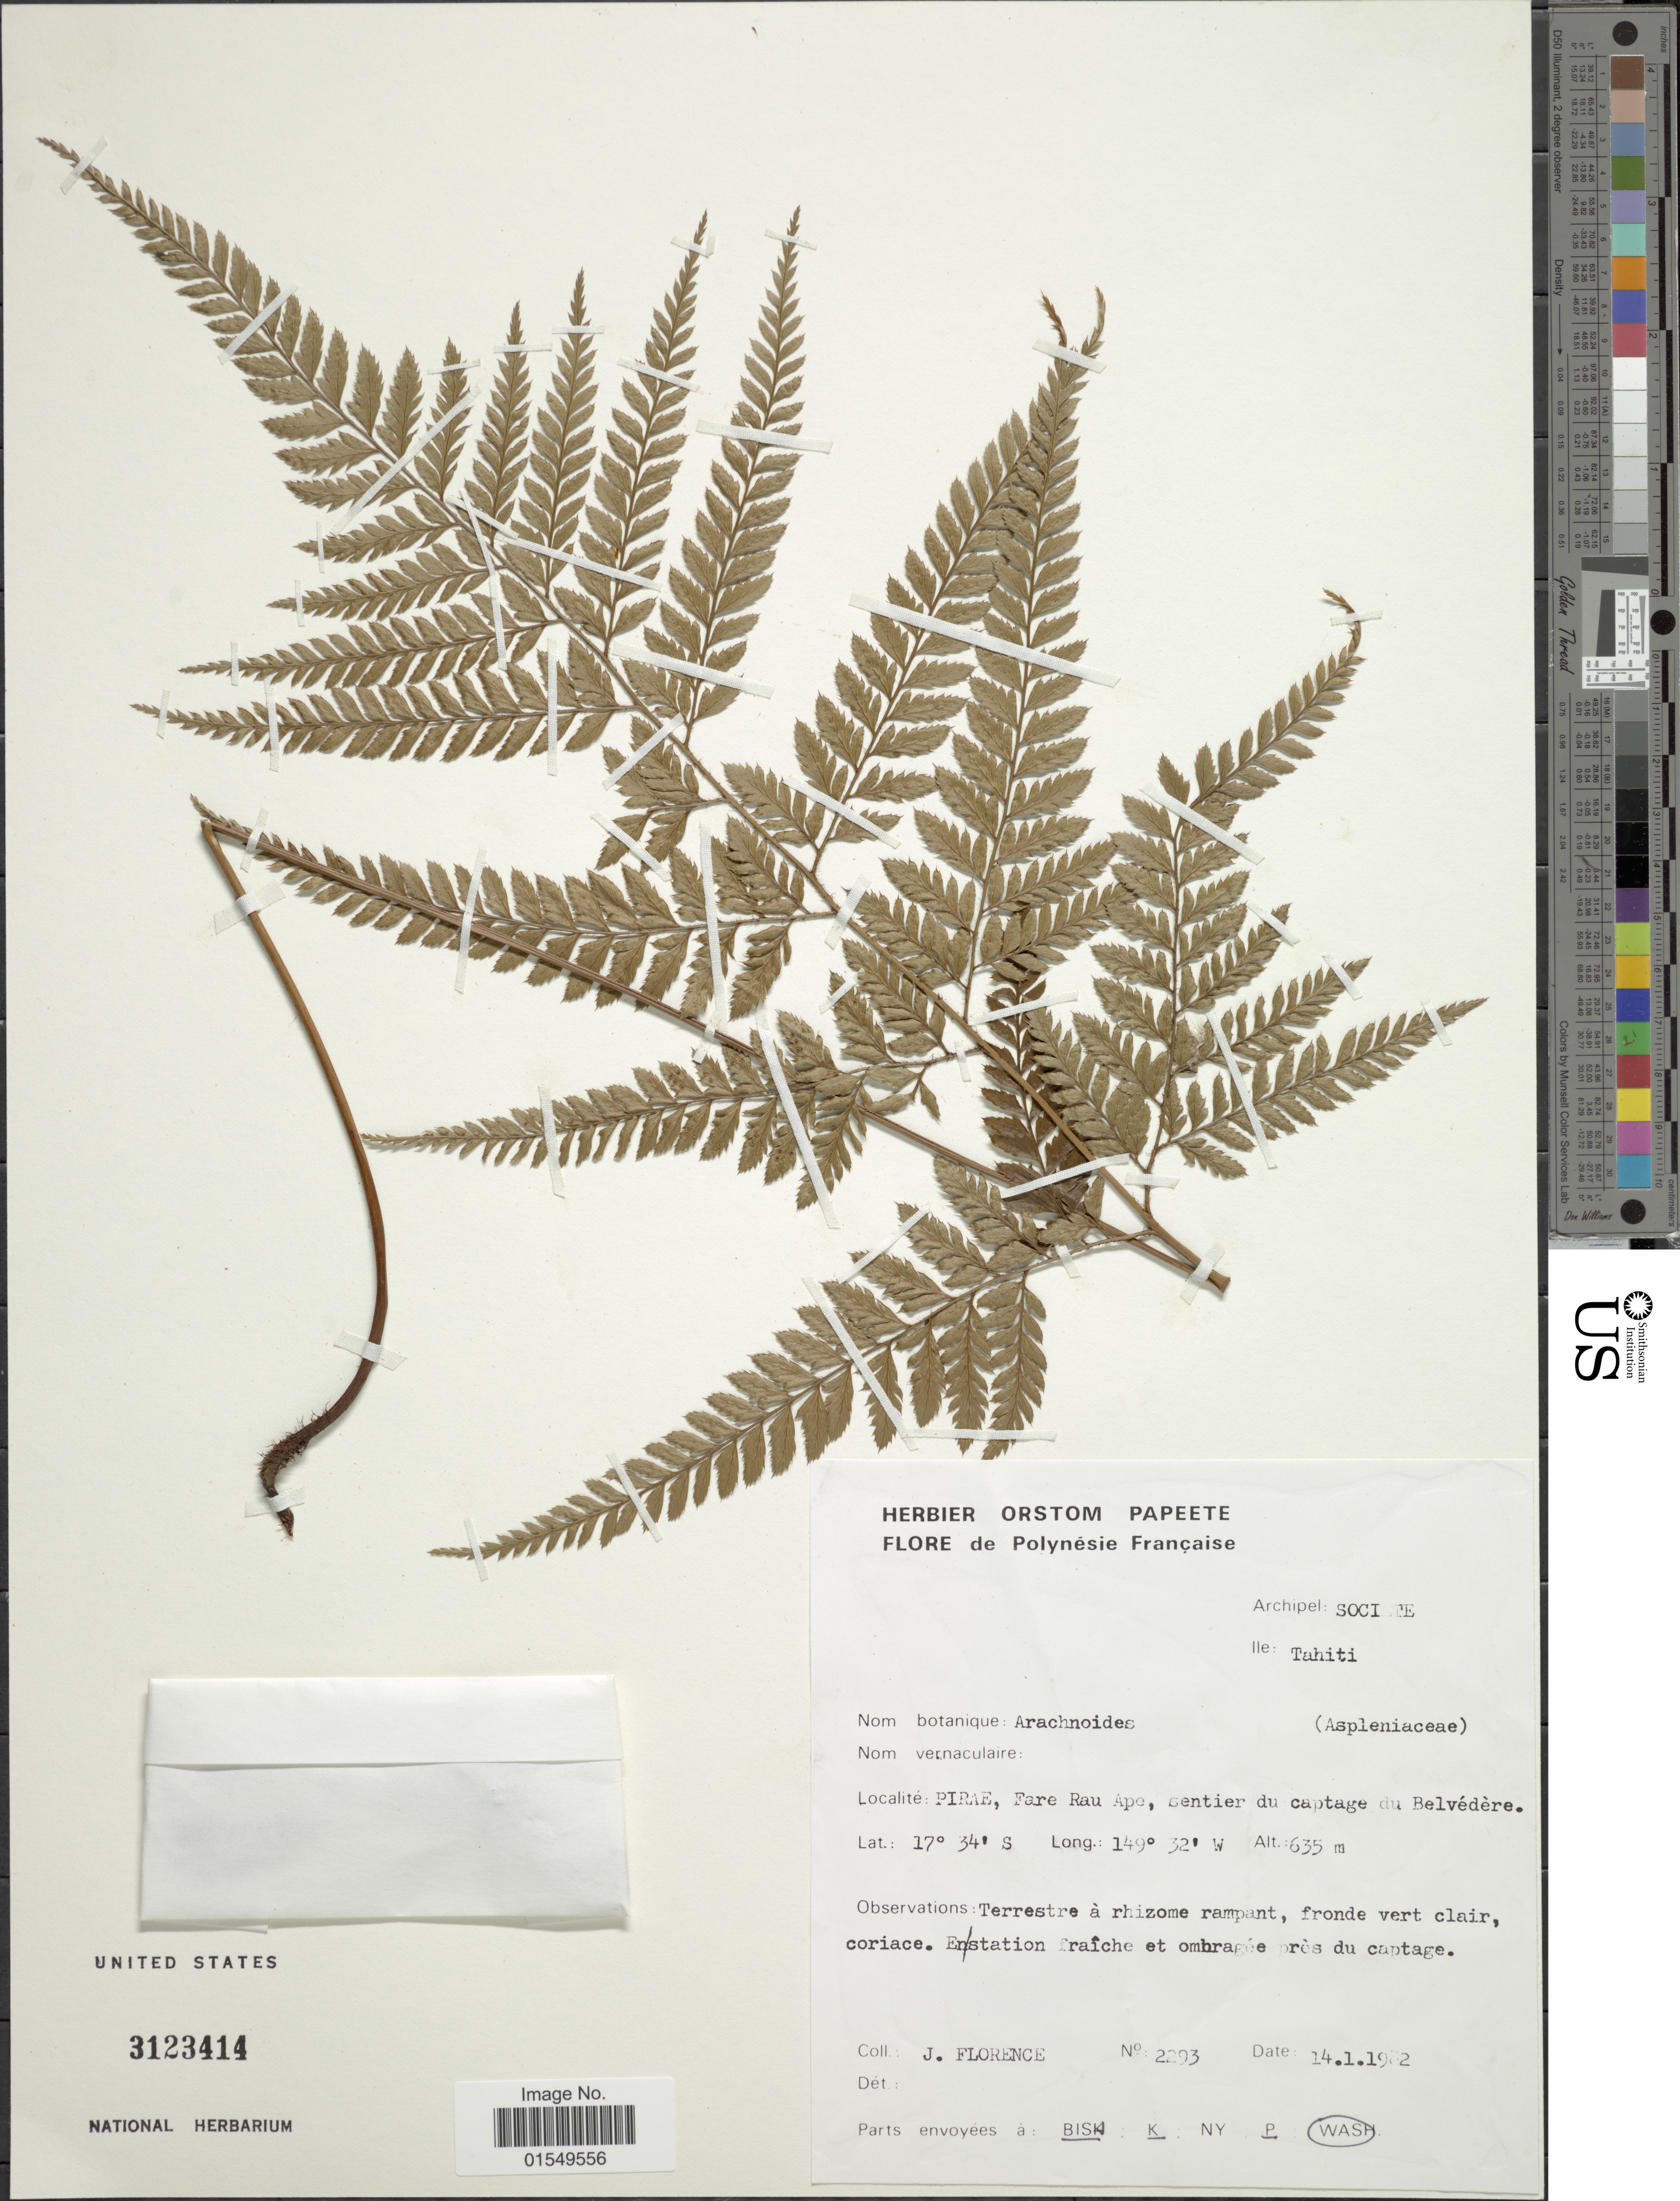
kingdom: Plantae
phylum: Tracheophyta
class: Polypodiopsida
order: Polypodiales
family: Dryopteridaceae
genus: Arachniodes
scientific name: Arachniodes aristata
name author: (G. Forst.) Tindale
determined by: Florence, J.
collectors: J. Florence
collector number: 2293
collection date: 1982-01-14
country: French Polynesia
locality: Polynesie Francaise, Archipel Soci [illegible text]e, Ile Tahiti, Pirae, Fare Rau Ape, centier du captage du Belvedere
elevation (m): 635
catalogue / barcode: US 3123414